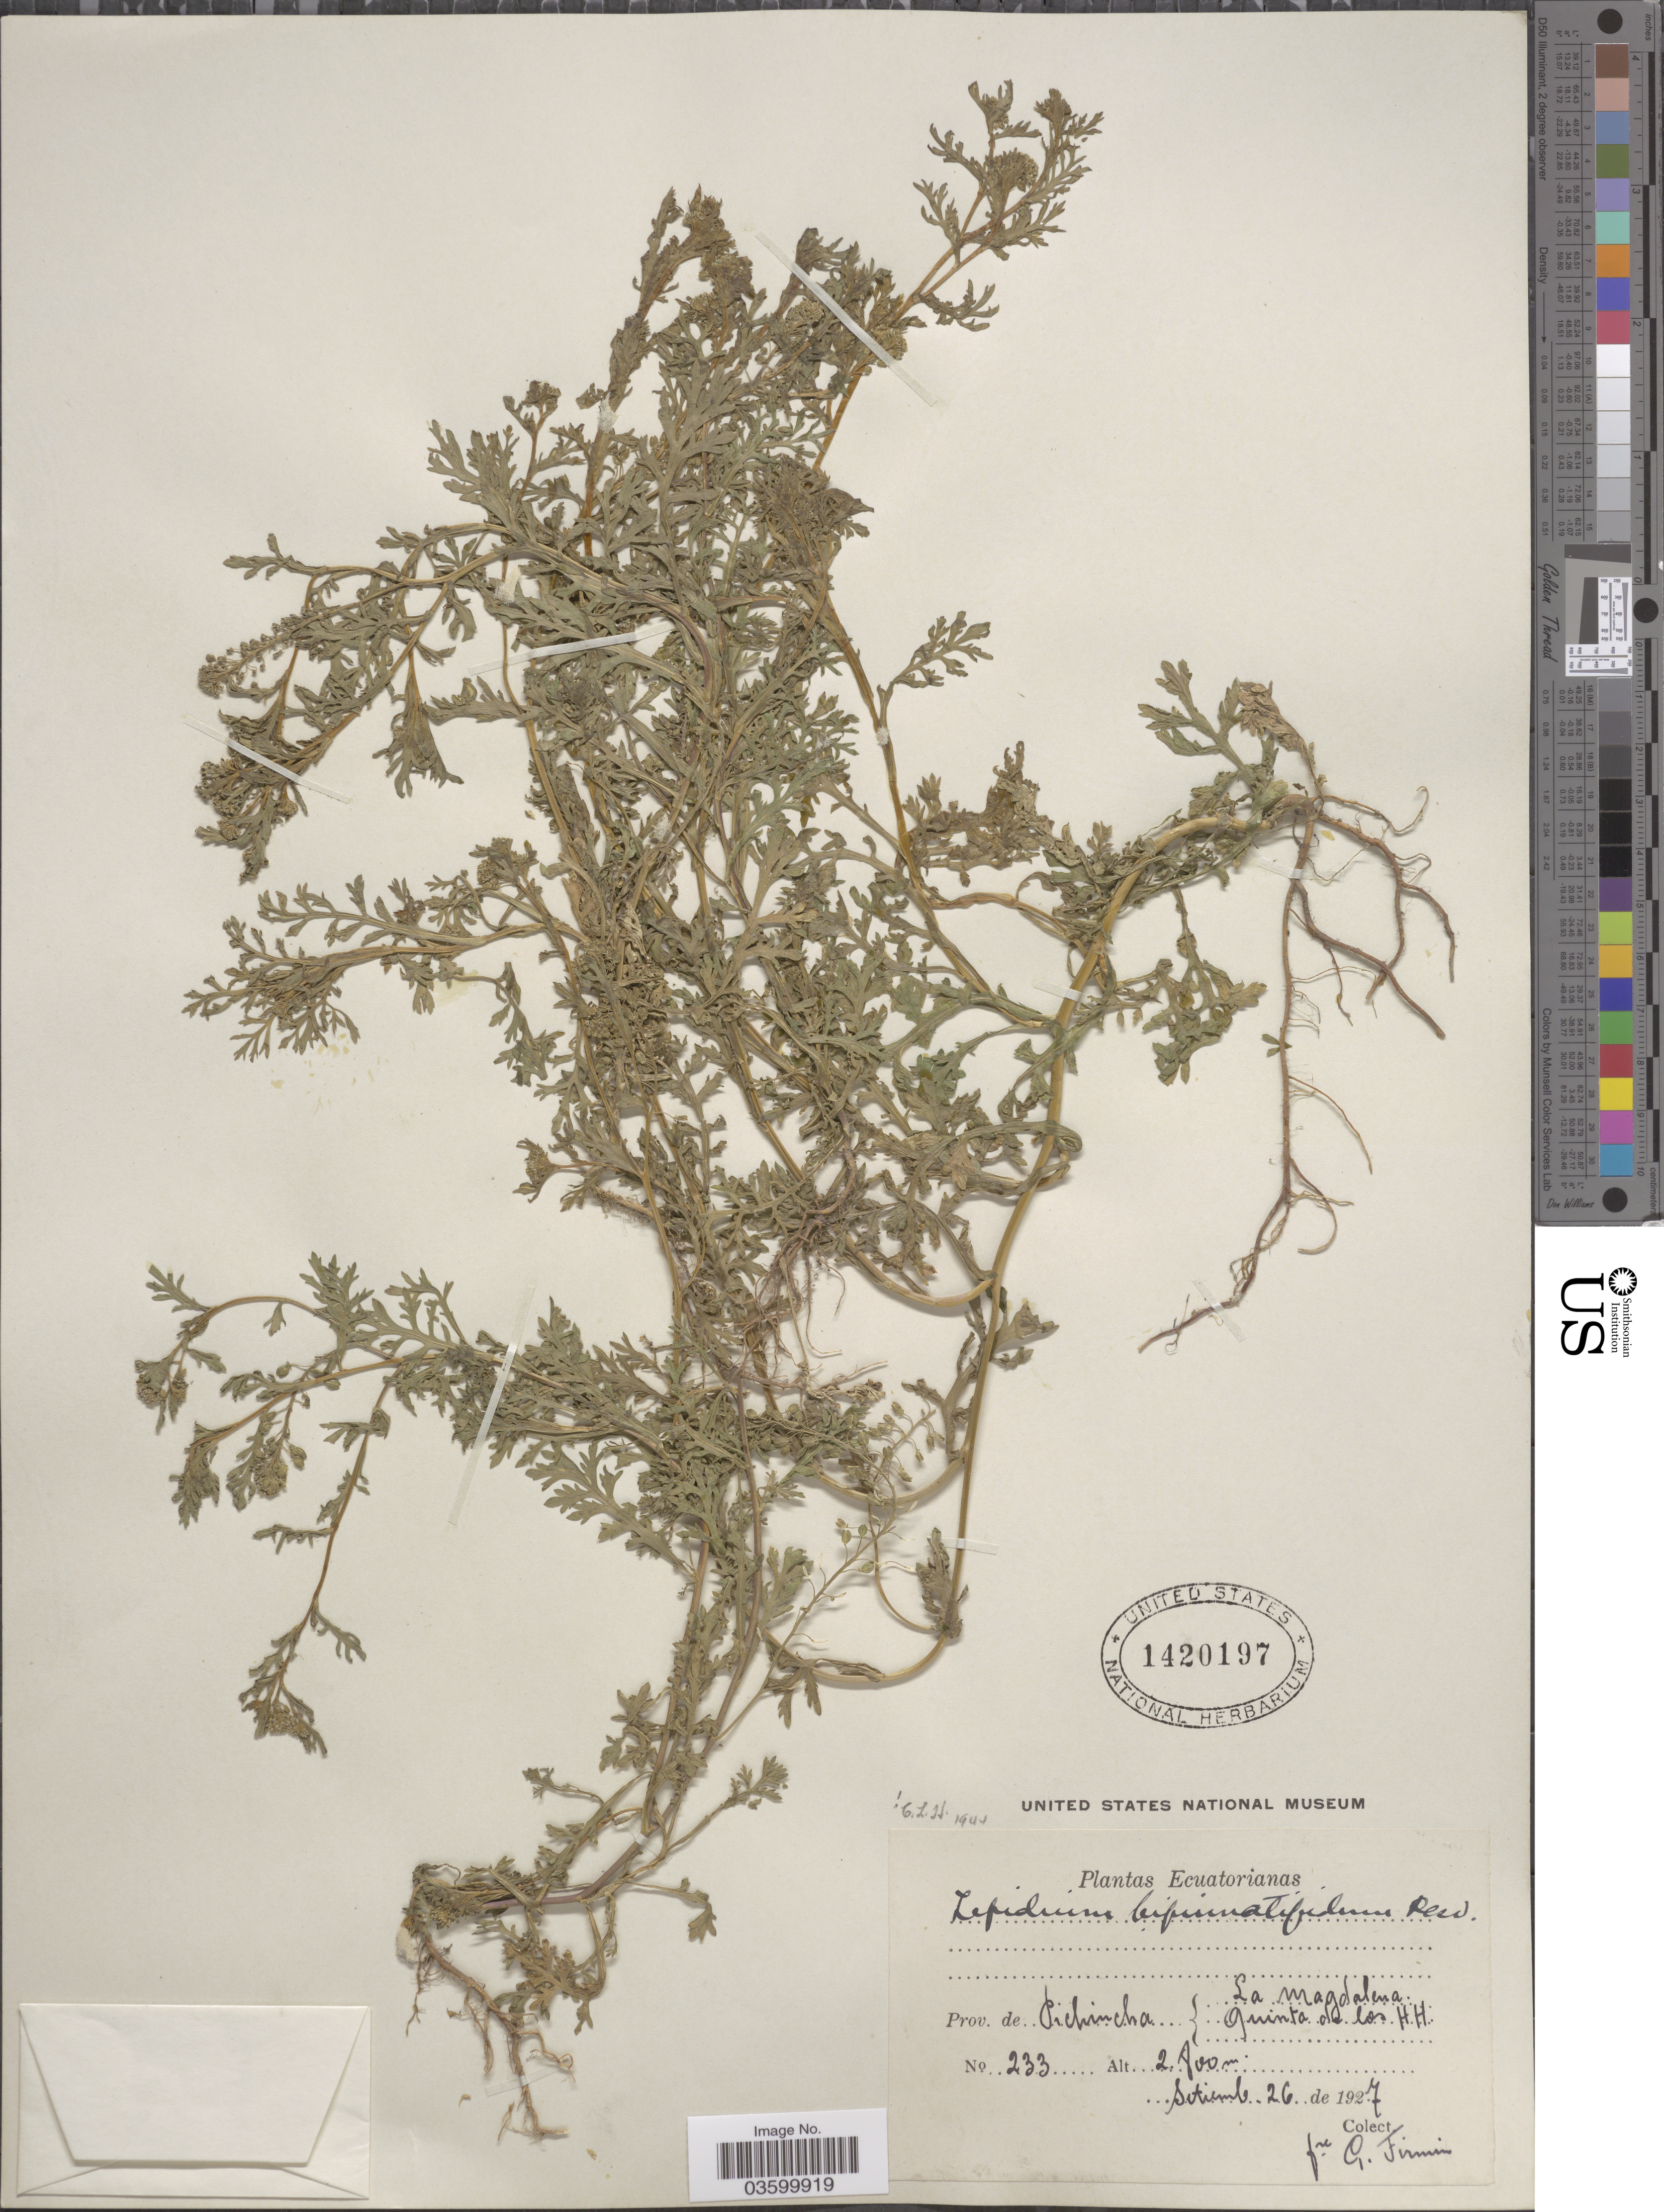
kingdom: Plantae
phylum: Tracheophyta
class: Magnoliopsida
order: Brassicales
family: Brassicaceae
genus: Lepidium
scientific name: Lepidium bipinnatifidum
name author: Desv.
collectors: F. Firmin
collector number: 233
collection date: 1927-09-26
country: Ecuador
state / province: Pichincha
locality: La Magdalena. Quinta de los H. H.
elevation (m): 2800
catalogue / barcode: US 1420197